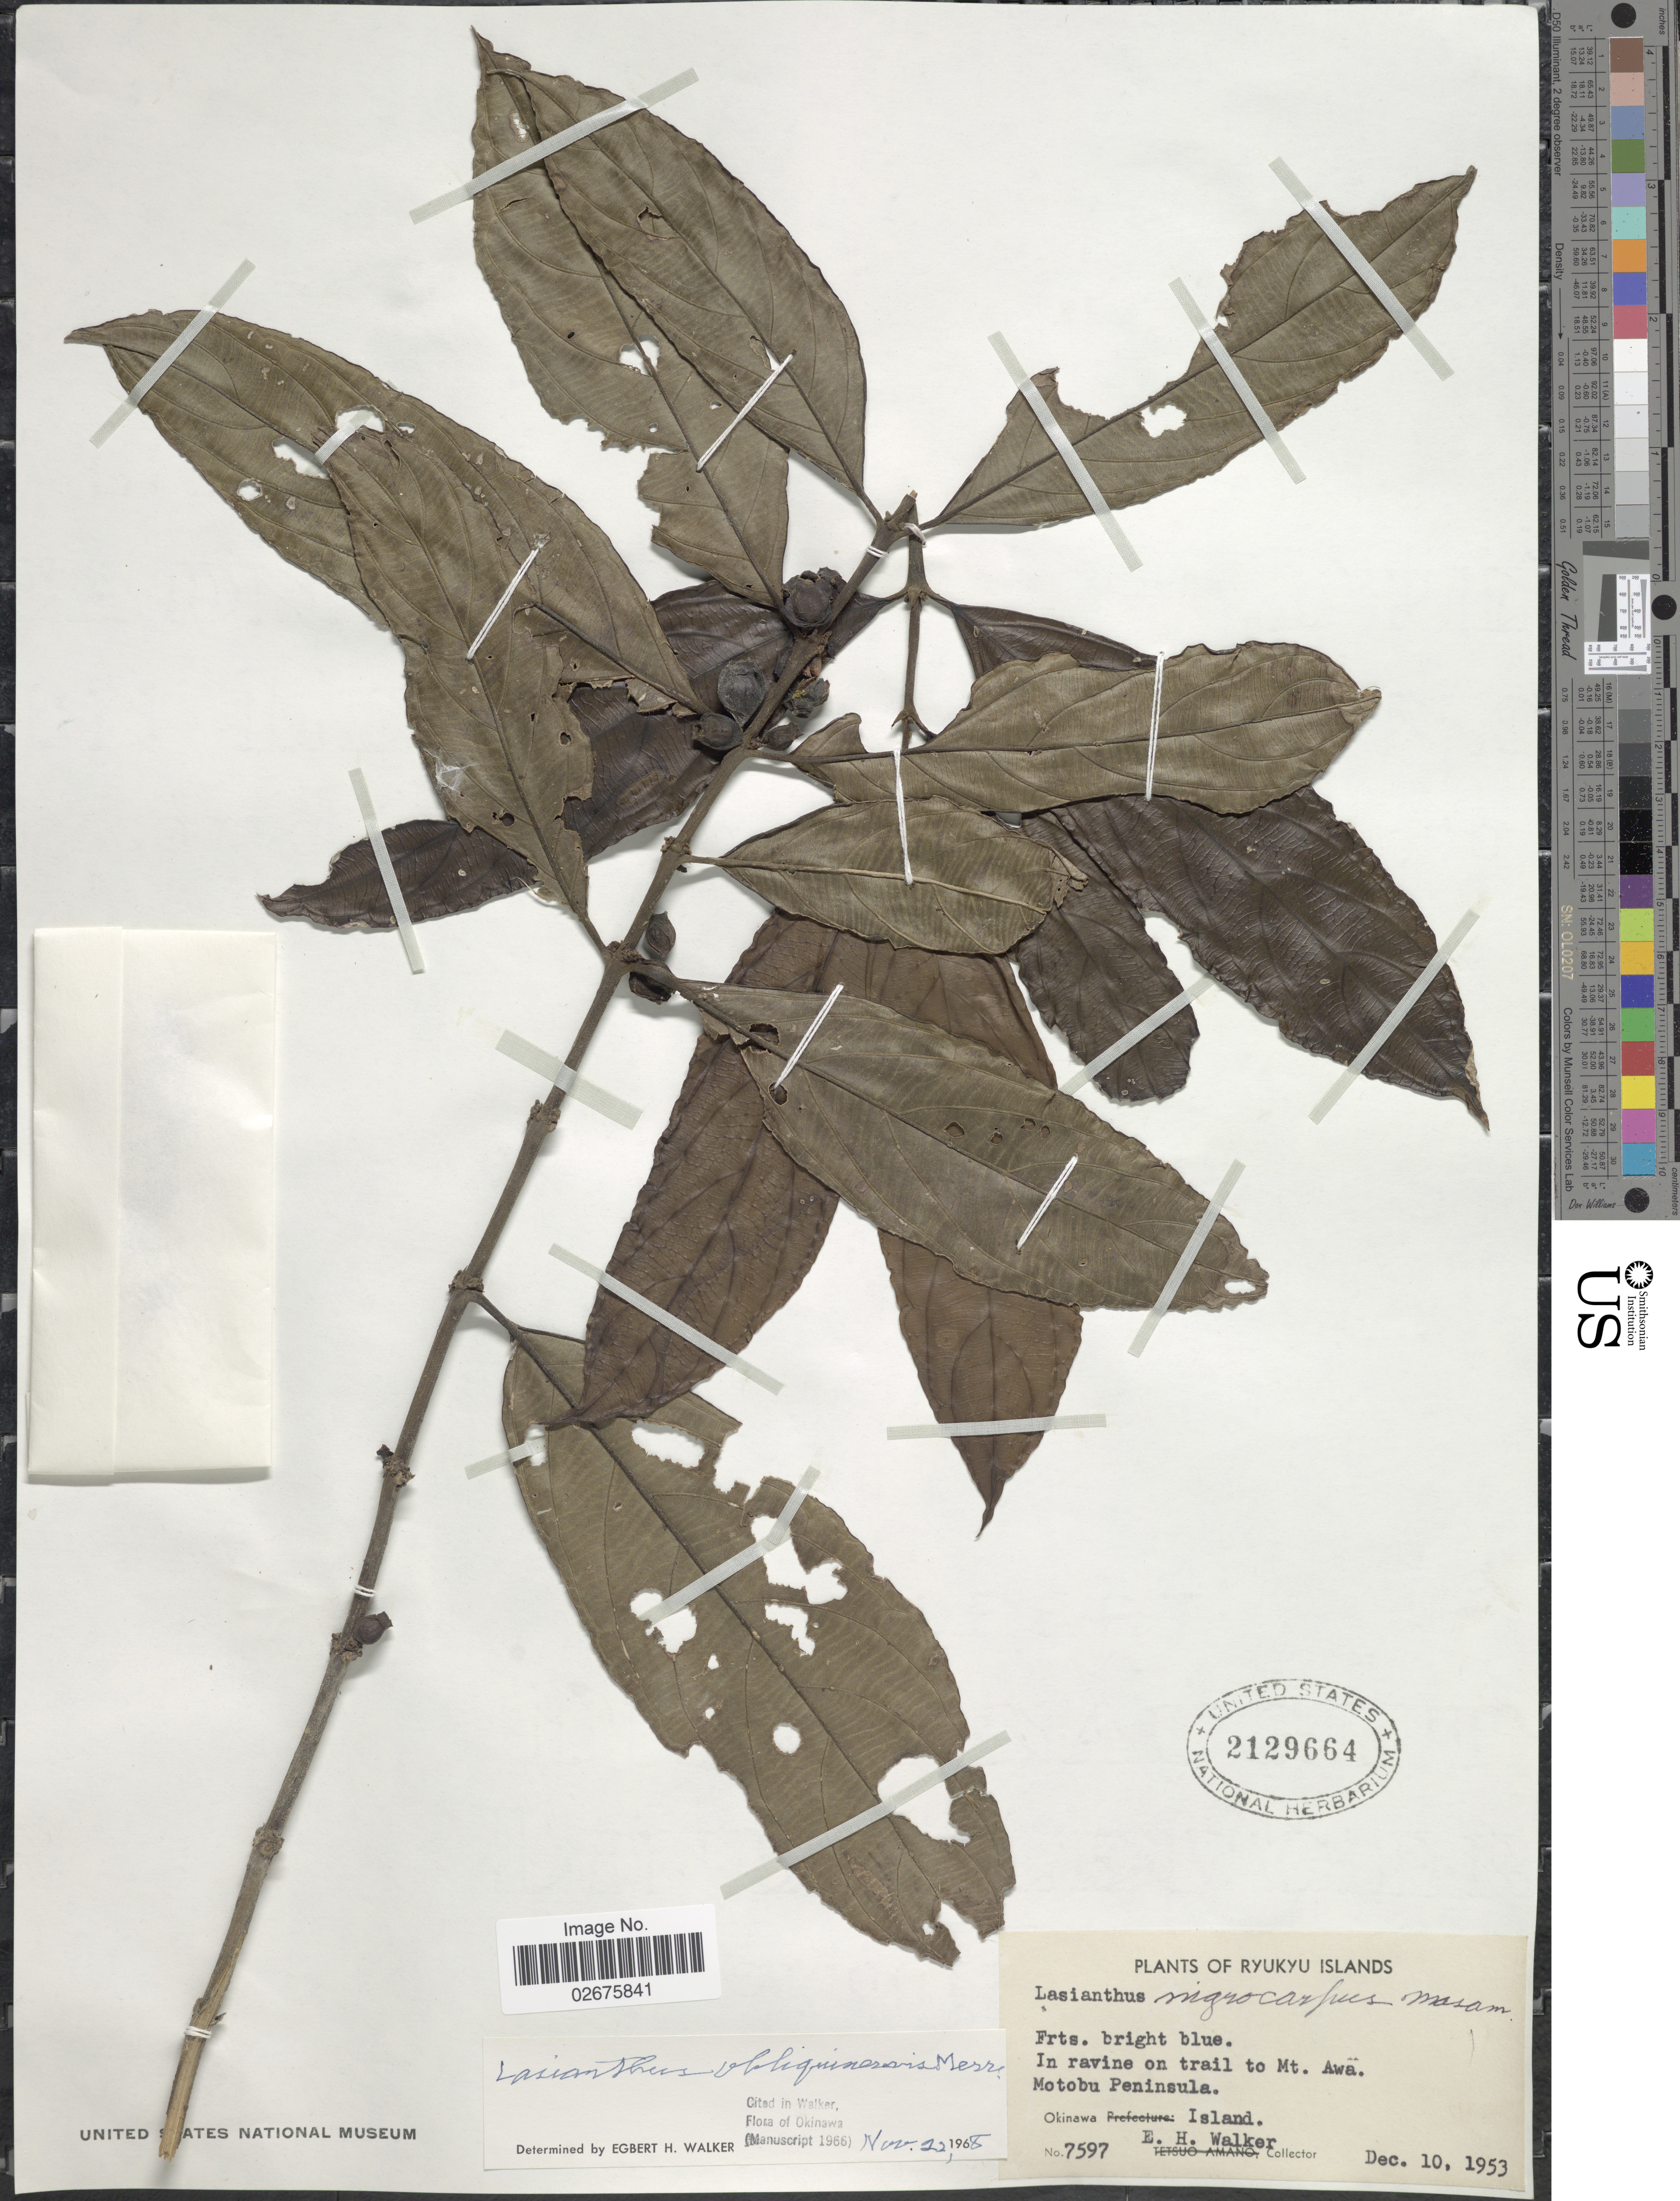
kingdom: Plantae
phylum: Tracheophyta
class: Magnoliopsida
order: Gentianales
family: Rubiaceae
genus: Lasianthus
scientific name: Lasianthus verticillatus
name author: (Lour.) Merr.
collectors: E. H. Walker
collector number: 7597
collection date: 1953-12-10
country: Japan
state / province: Okinawa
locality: Ryukyu Island, In ravine on trail to Mt. Awa, Motobu Peninsula, Okinawa Island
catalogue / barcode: US 2129664